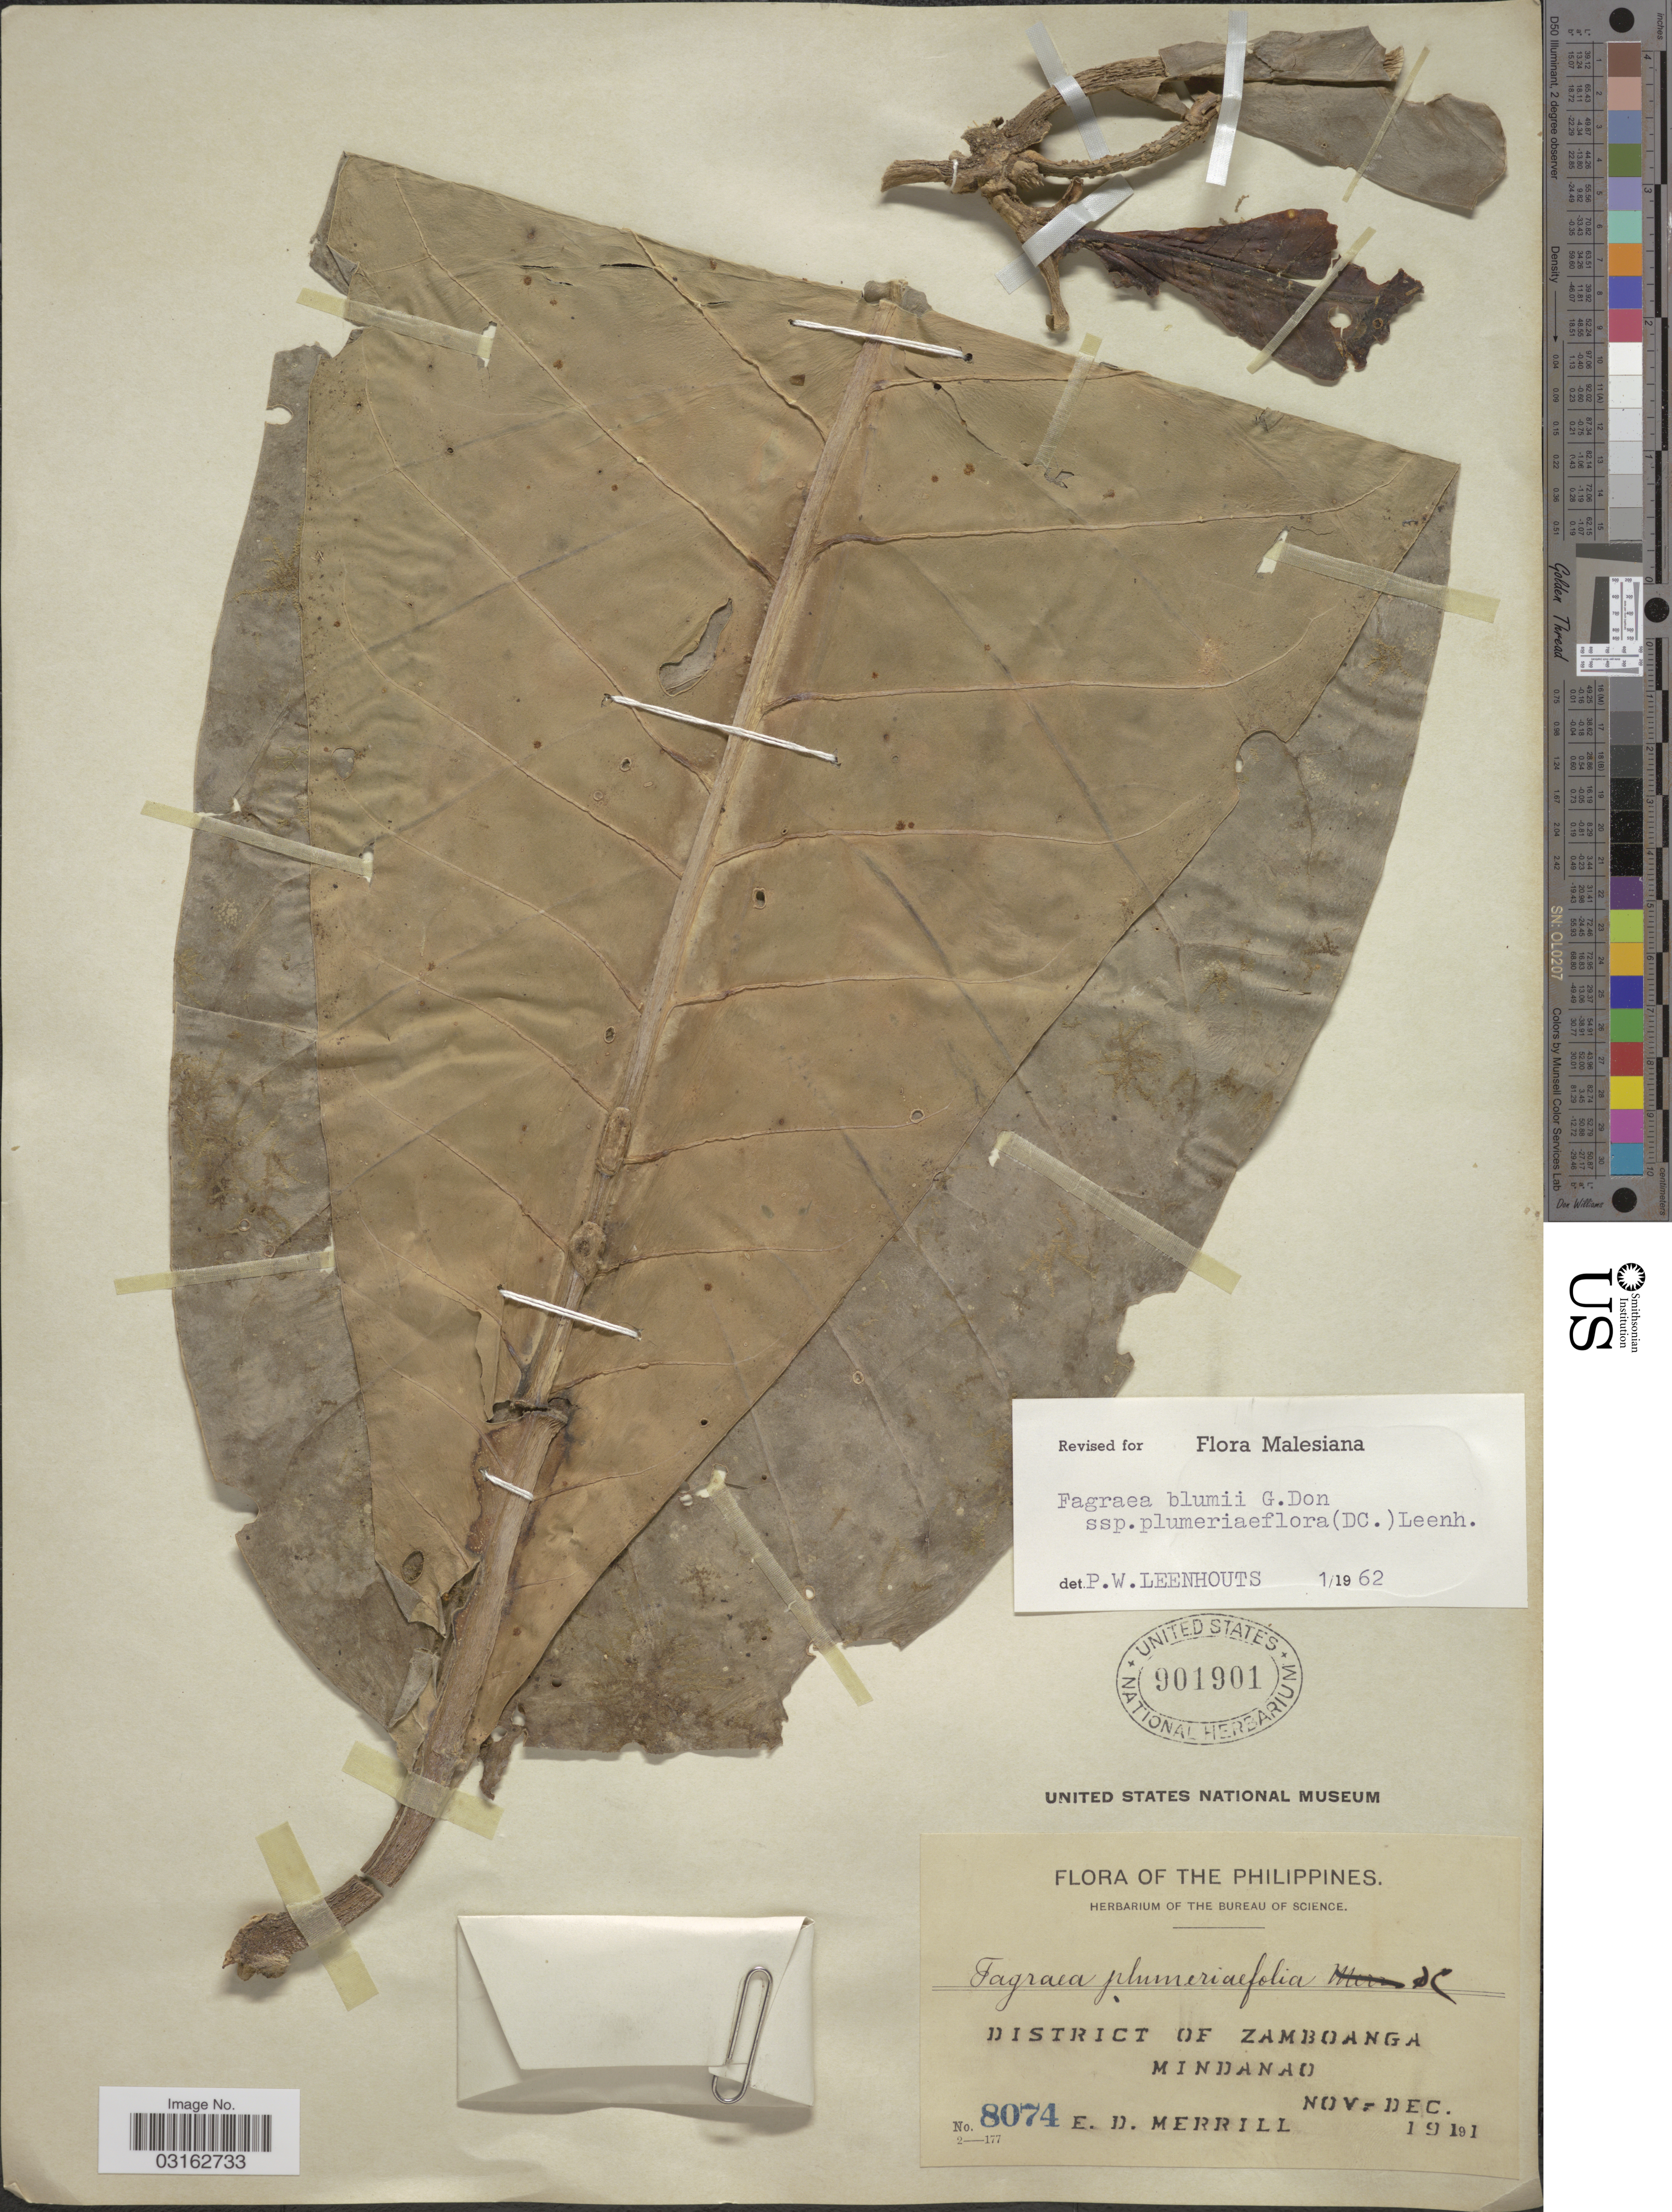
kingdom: Plantae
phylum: Tracheophyta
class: Magnoliopsida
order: Gentianales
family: Gentianaceae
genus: Fagraea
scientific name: Fagraea plumeriiflora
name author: DC.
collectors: E. D. Merrill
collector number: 8074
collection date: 1911-11/1911-12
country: Philippines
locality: District of Zamboanga, Mindanao.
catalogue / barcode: US 901901